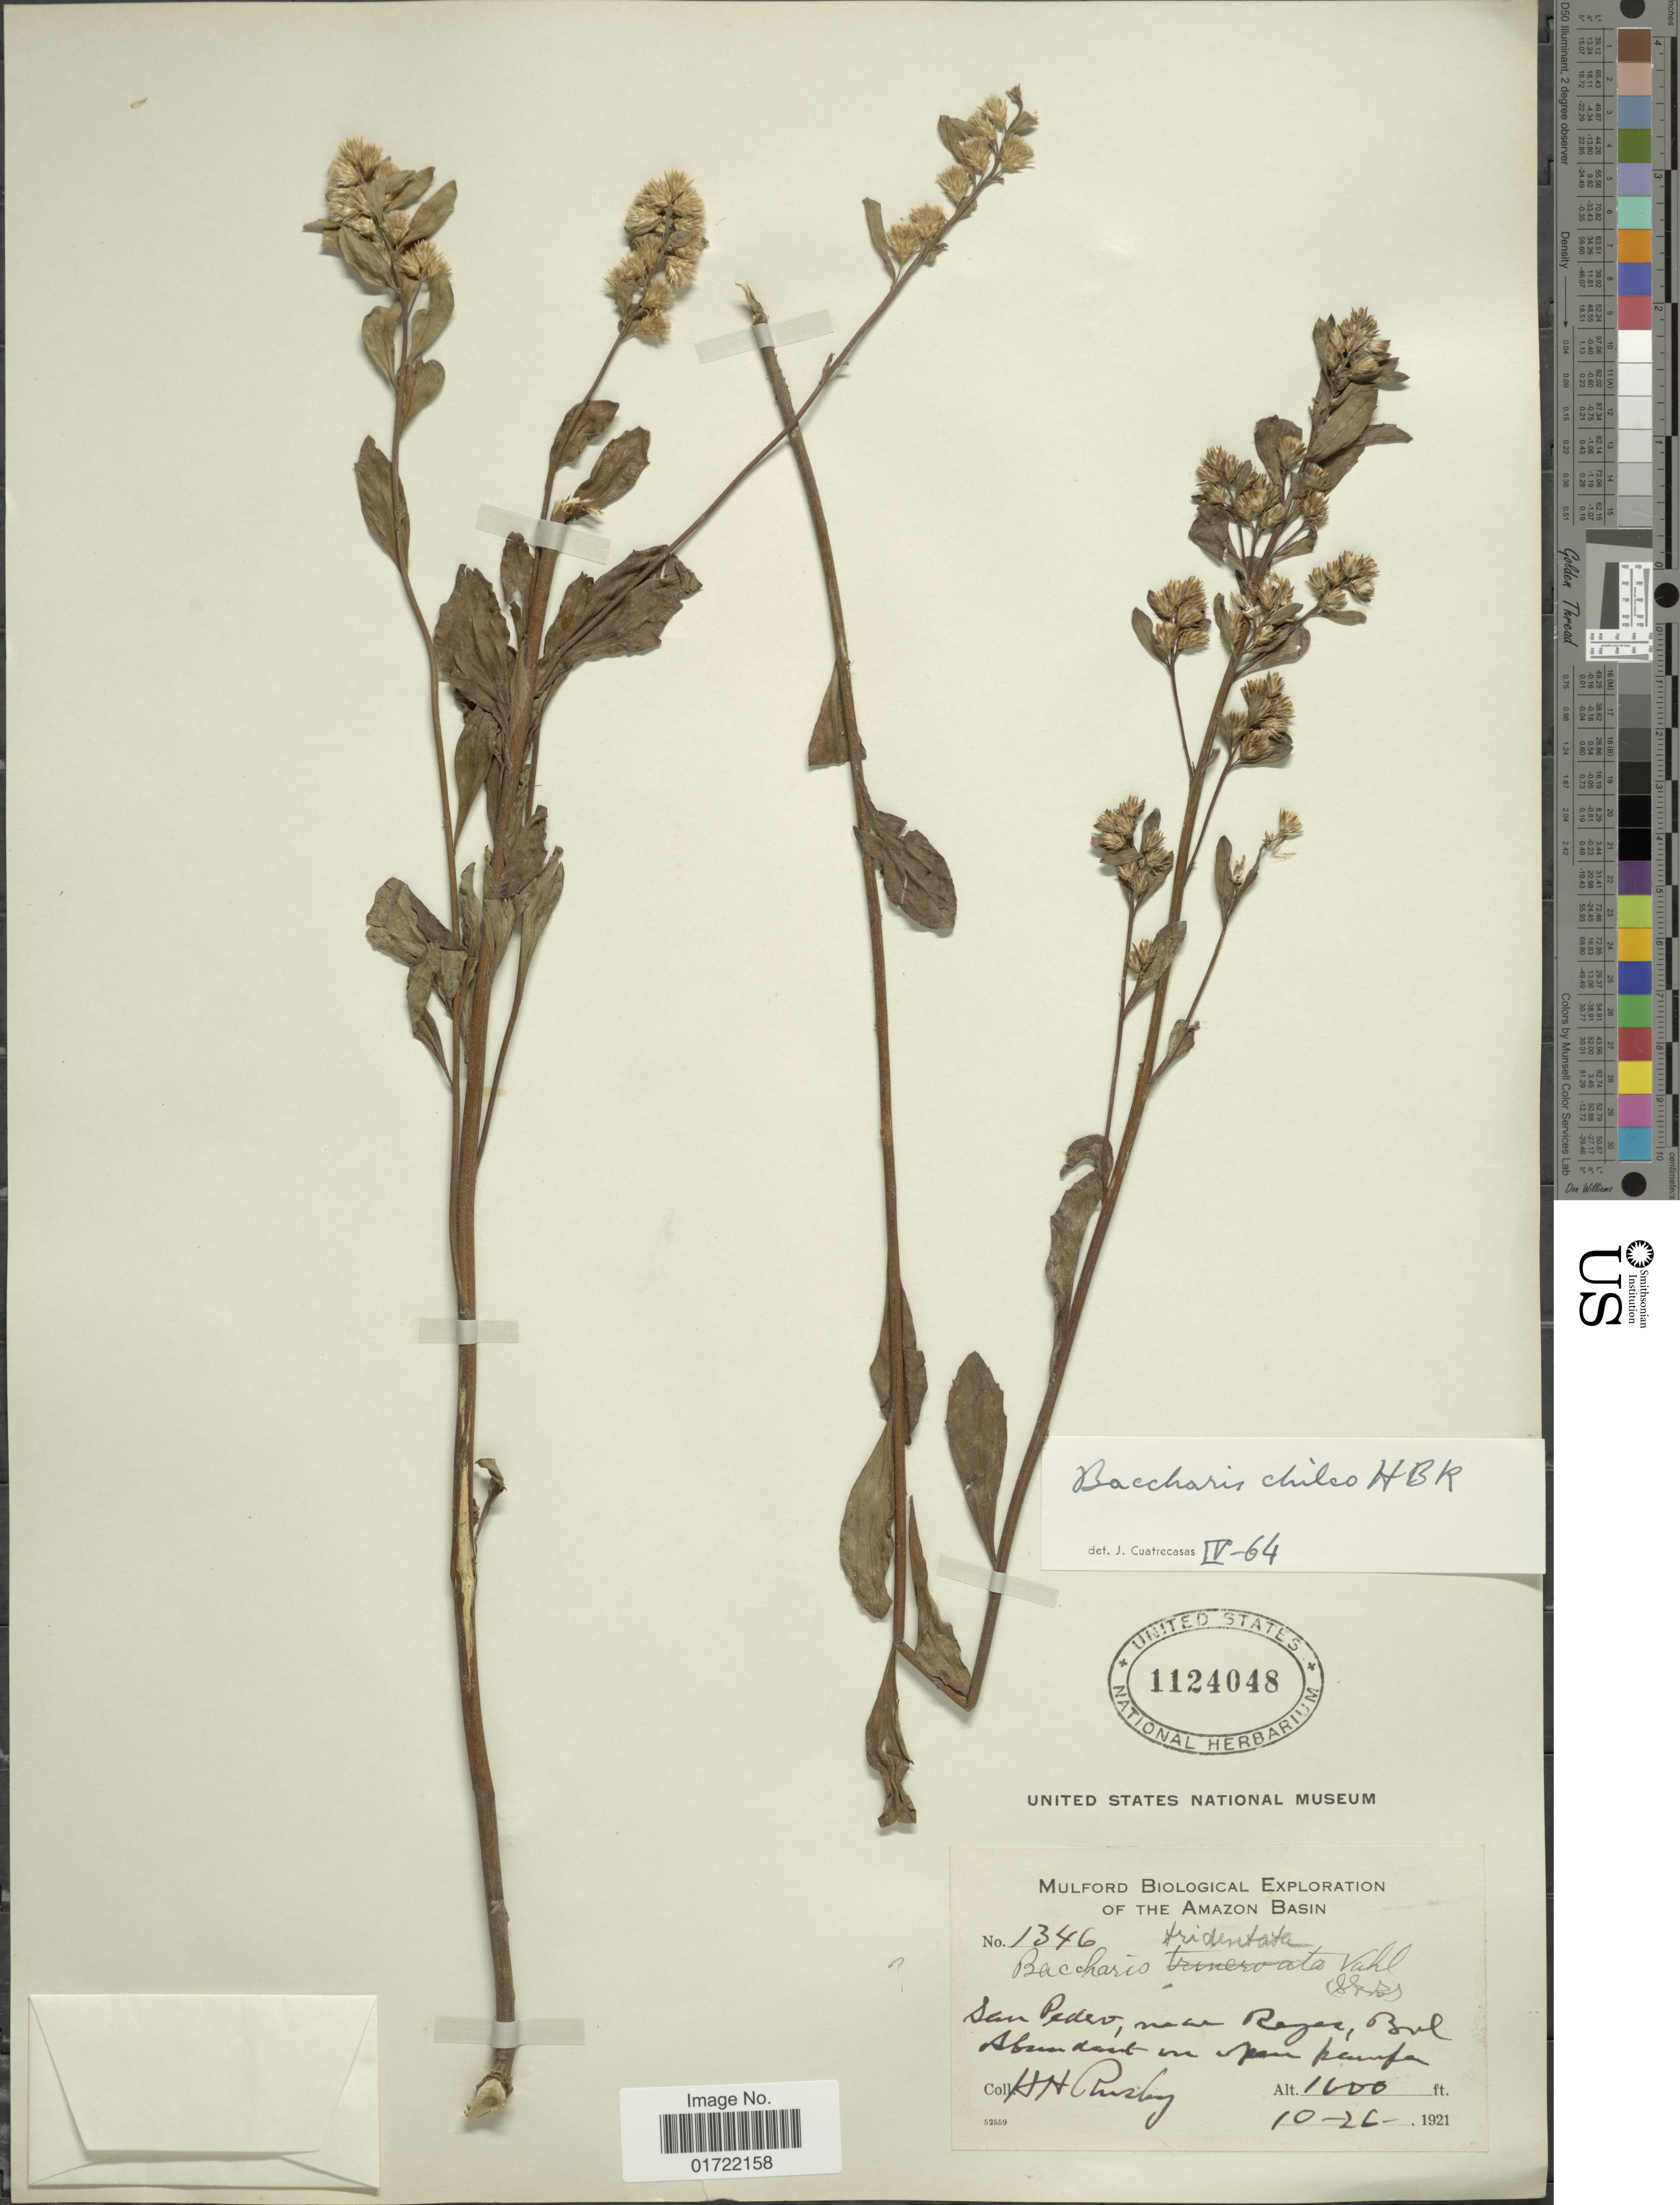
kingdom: Plantae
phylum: Tracheophyta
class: Magnoliopsida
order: Asterales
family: Asteraceae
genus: Baccharis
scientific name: Baccharis chilco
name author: Kunth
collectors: H. H. Rusby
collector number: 1346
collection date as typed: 10-26-1921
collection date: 1921-10-26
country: Bolivia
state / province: Beni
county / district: José Ballivián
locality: San Pedro near Reyes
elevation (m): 305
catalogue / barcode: US 1124048